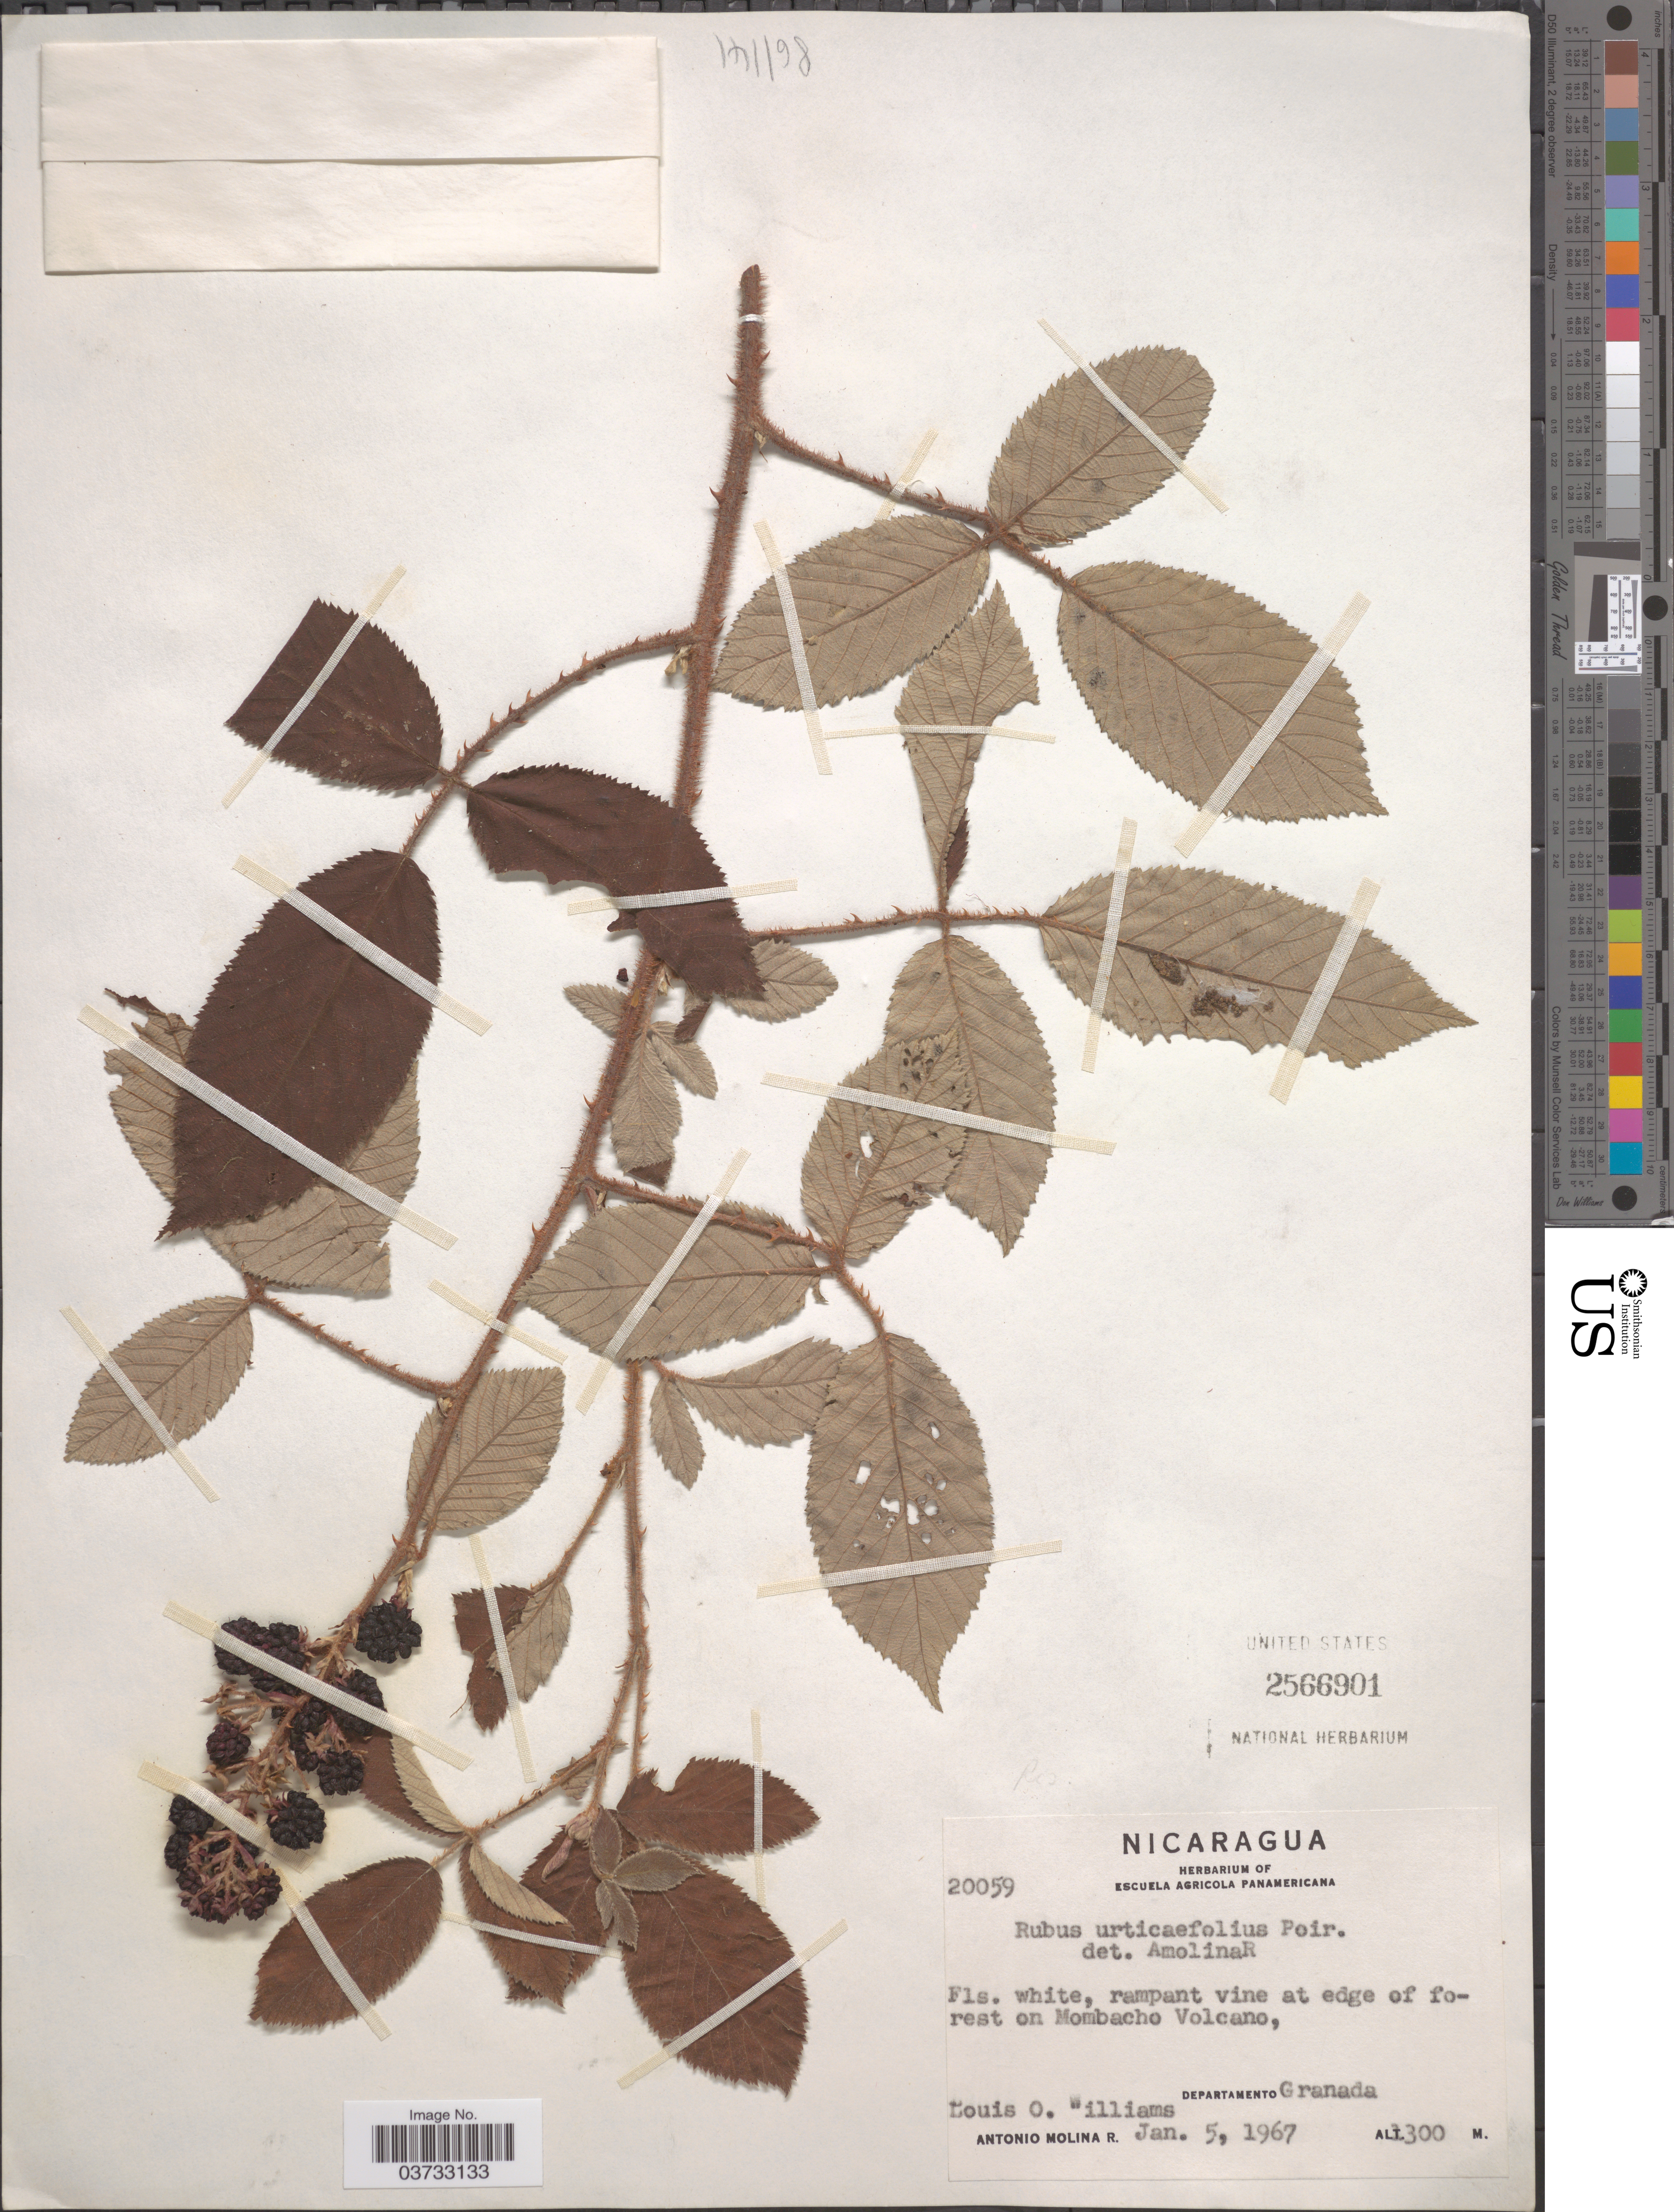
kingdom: Plantae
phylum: Tracheophyta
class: Magnoliopsida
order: Rosales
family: Rosaceae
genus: Rubus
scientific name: Rubus urticifolius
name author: Poir.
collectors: L. O. Williams & A. Molina R.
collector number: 20059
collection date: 1967-01-05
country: Nicaragua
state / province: Granada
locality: At edge of forest on Mombacho Volcano, Departamento Granada.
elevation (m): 1300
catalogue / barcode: US 2566901